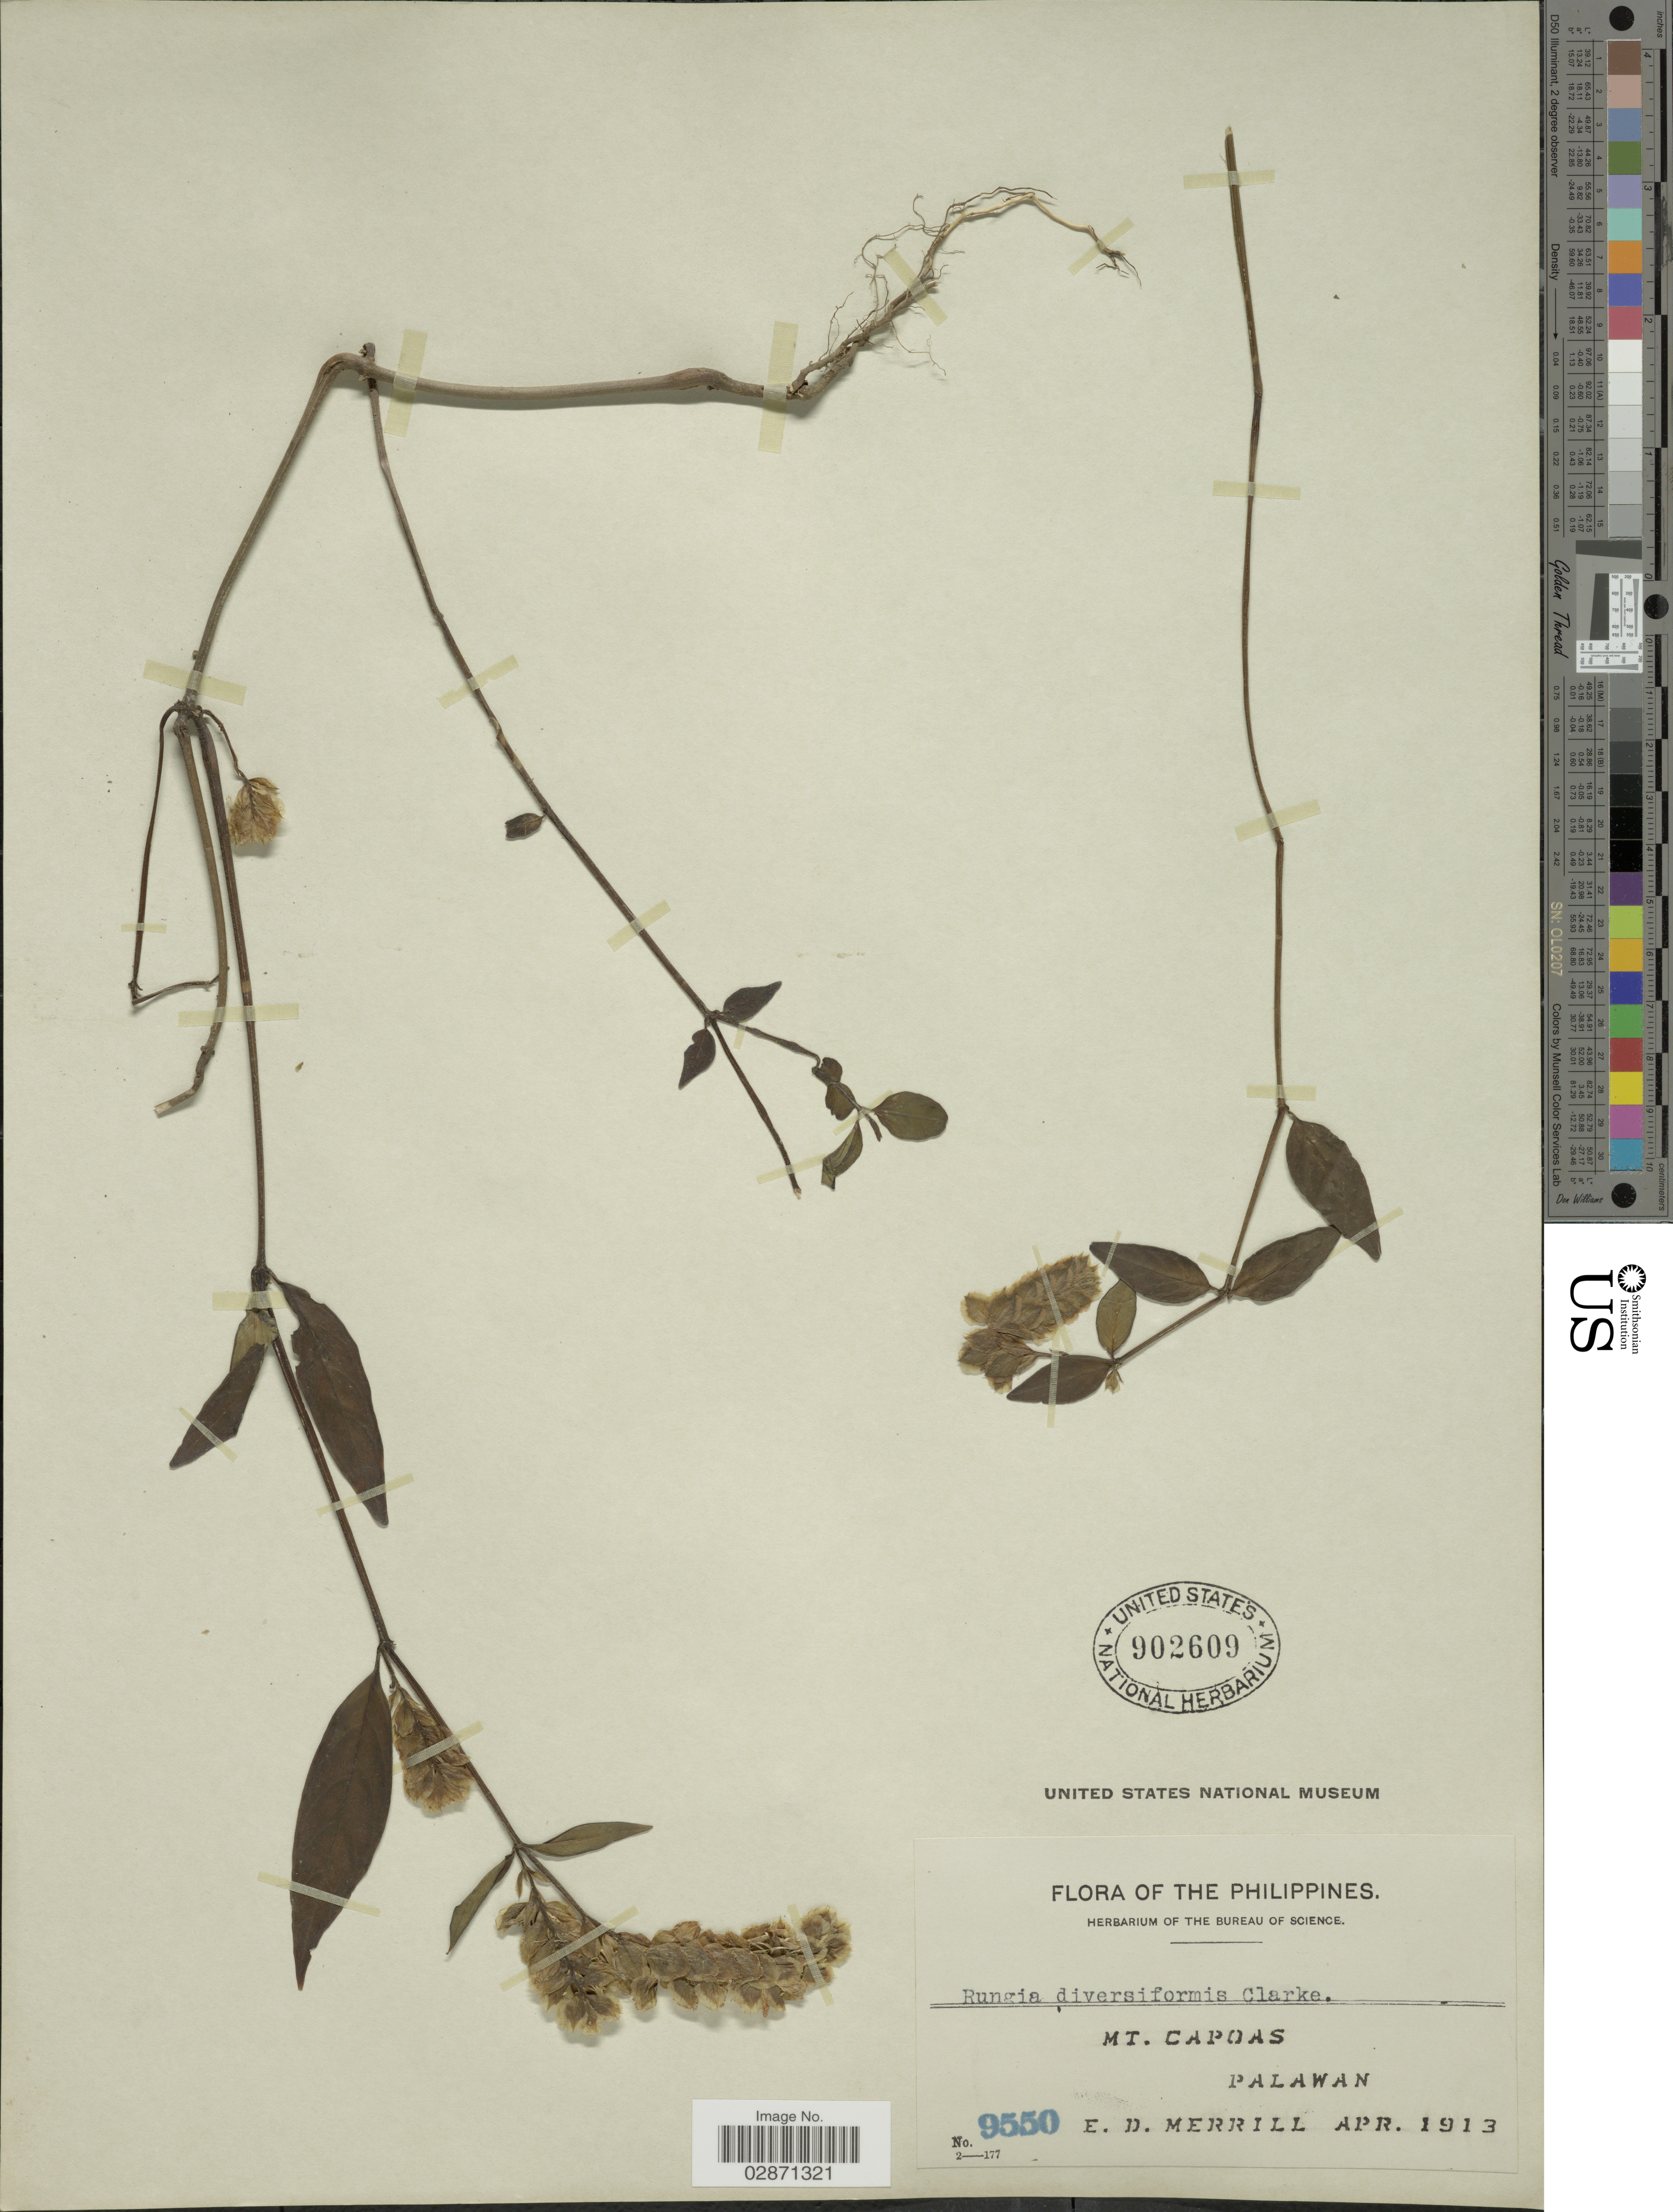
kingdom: Plantae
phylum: Tracheophyta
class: Magnoliopsida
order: Lamiales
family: Acanthaceae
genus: Rungia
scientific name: Rungia diversiformis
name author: Nees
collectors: E. D. Merrill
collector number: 9550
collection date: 1913-04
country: Philippines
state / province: Mimaropa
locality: Mt. Capoas. Palawan.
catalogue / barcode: US 902609